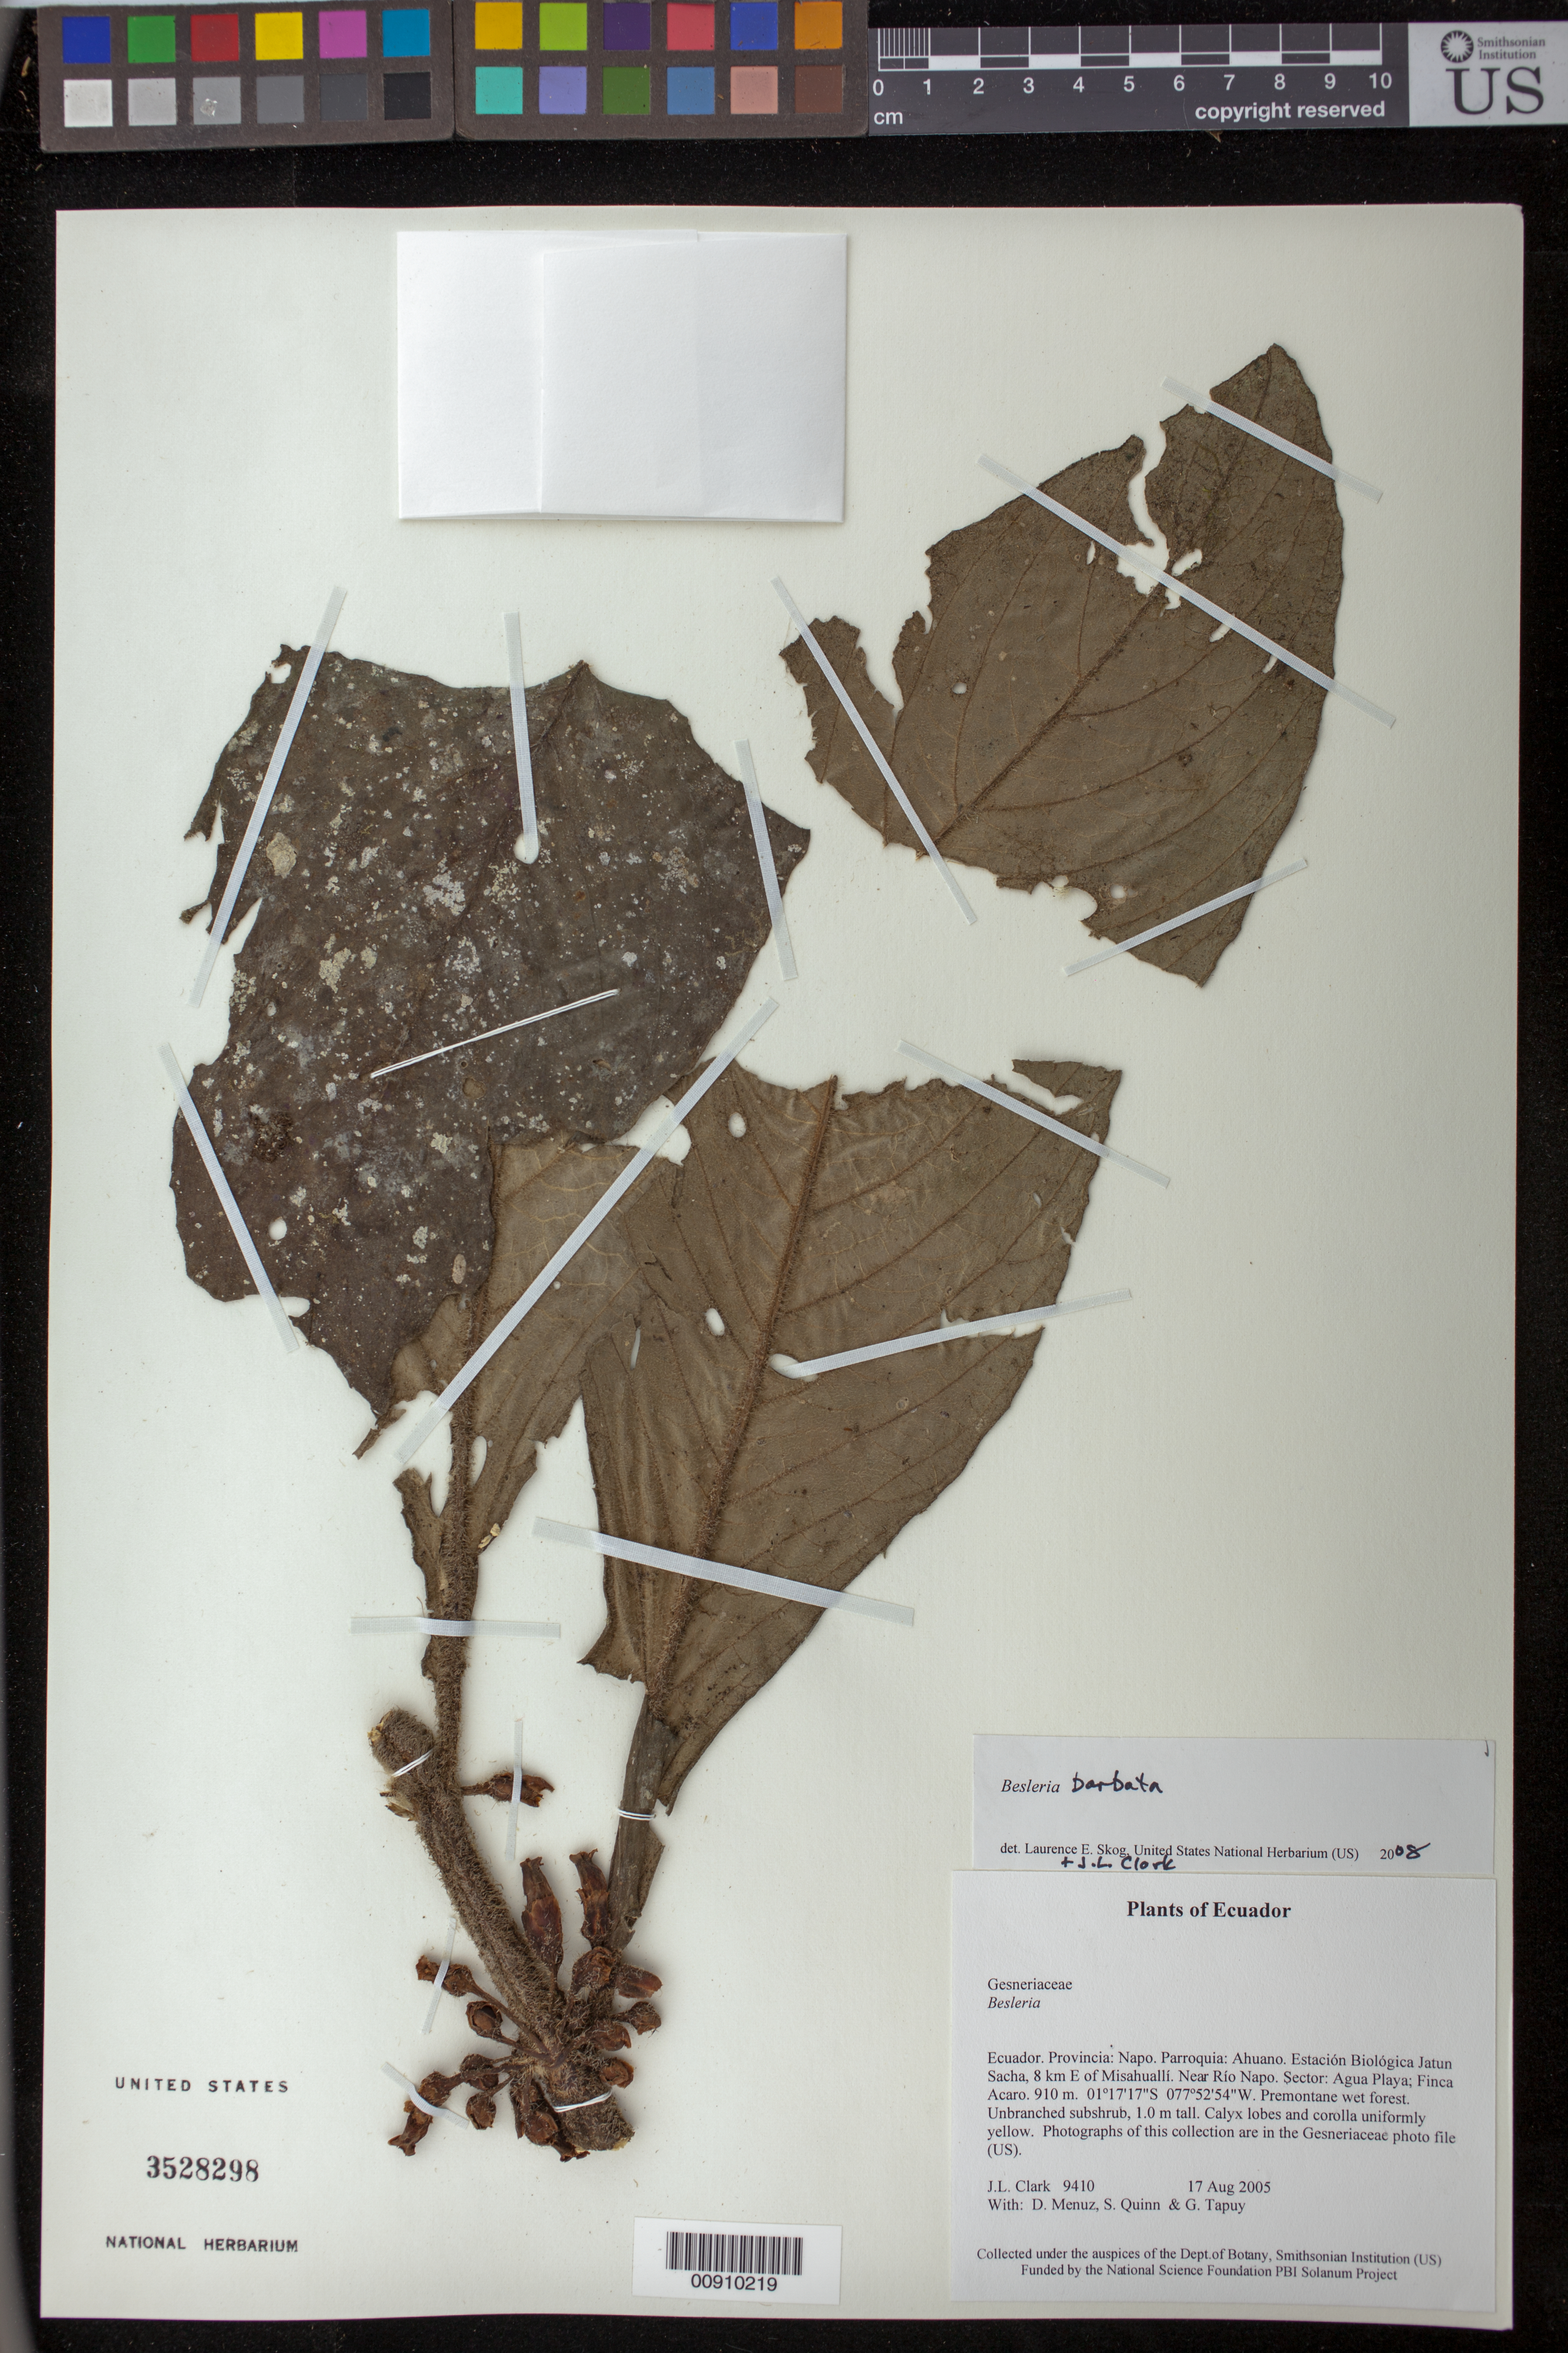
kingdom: Plantae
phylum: Tracheophyta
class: Magnoliopsida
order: Lamiales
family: Gesneriaceae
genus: Besleria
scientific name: Besleria barbata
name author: (Poepp.) Hanst.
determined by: Clark, J. L.; Skog, Laurence E.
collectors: J. L. Clark, D. Menuz, S. Quinn & G. Tapuy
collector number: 9410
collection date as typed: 17 Aug 2005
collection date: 2005-08-17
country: Ecuador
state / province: Napo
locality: Parroquia: Ahuano. Estación Biológica Jatun Sacha, 8 km E of Misahuallí. Near Río Napo. Sector: Agua Playa; Finca Acaro.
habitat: Premontane wet forest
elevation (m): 910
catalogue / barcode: US 3528298